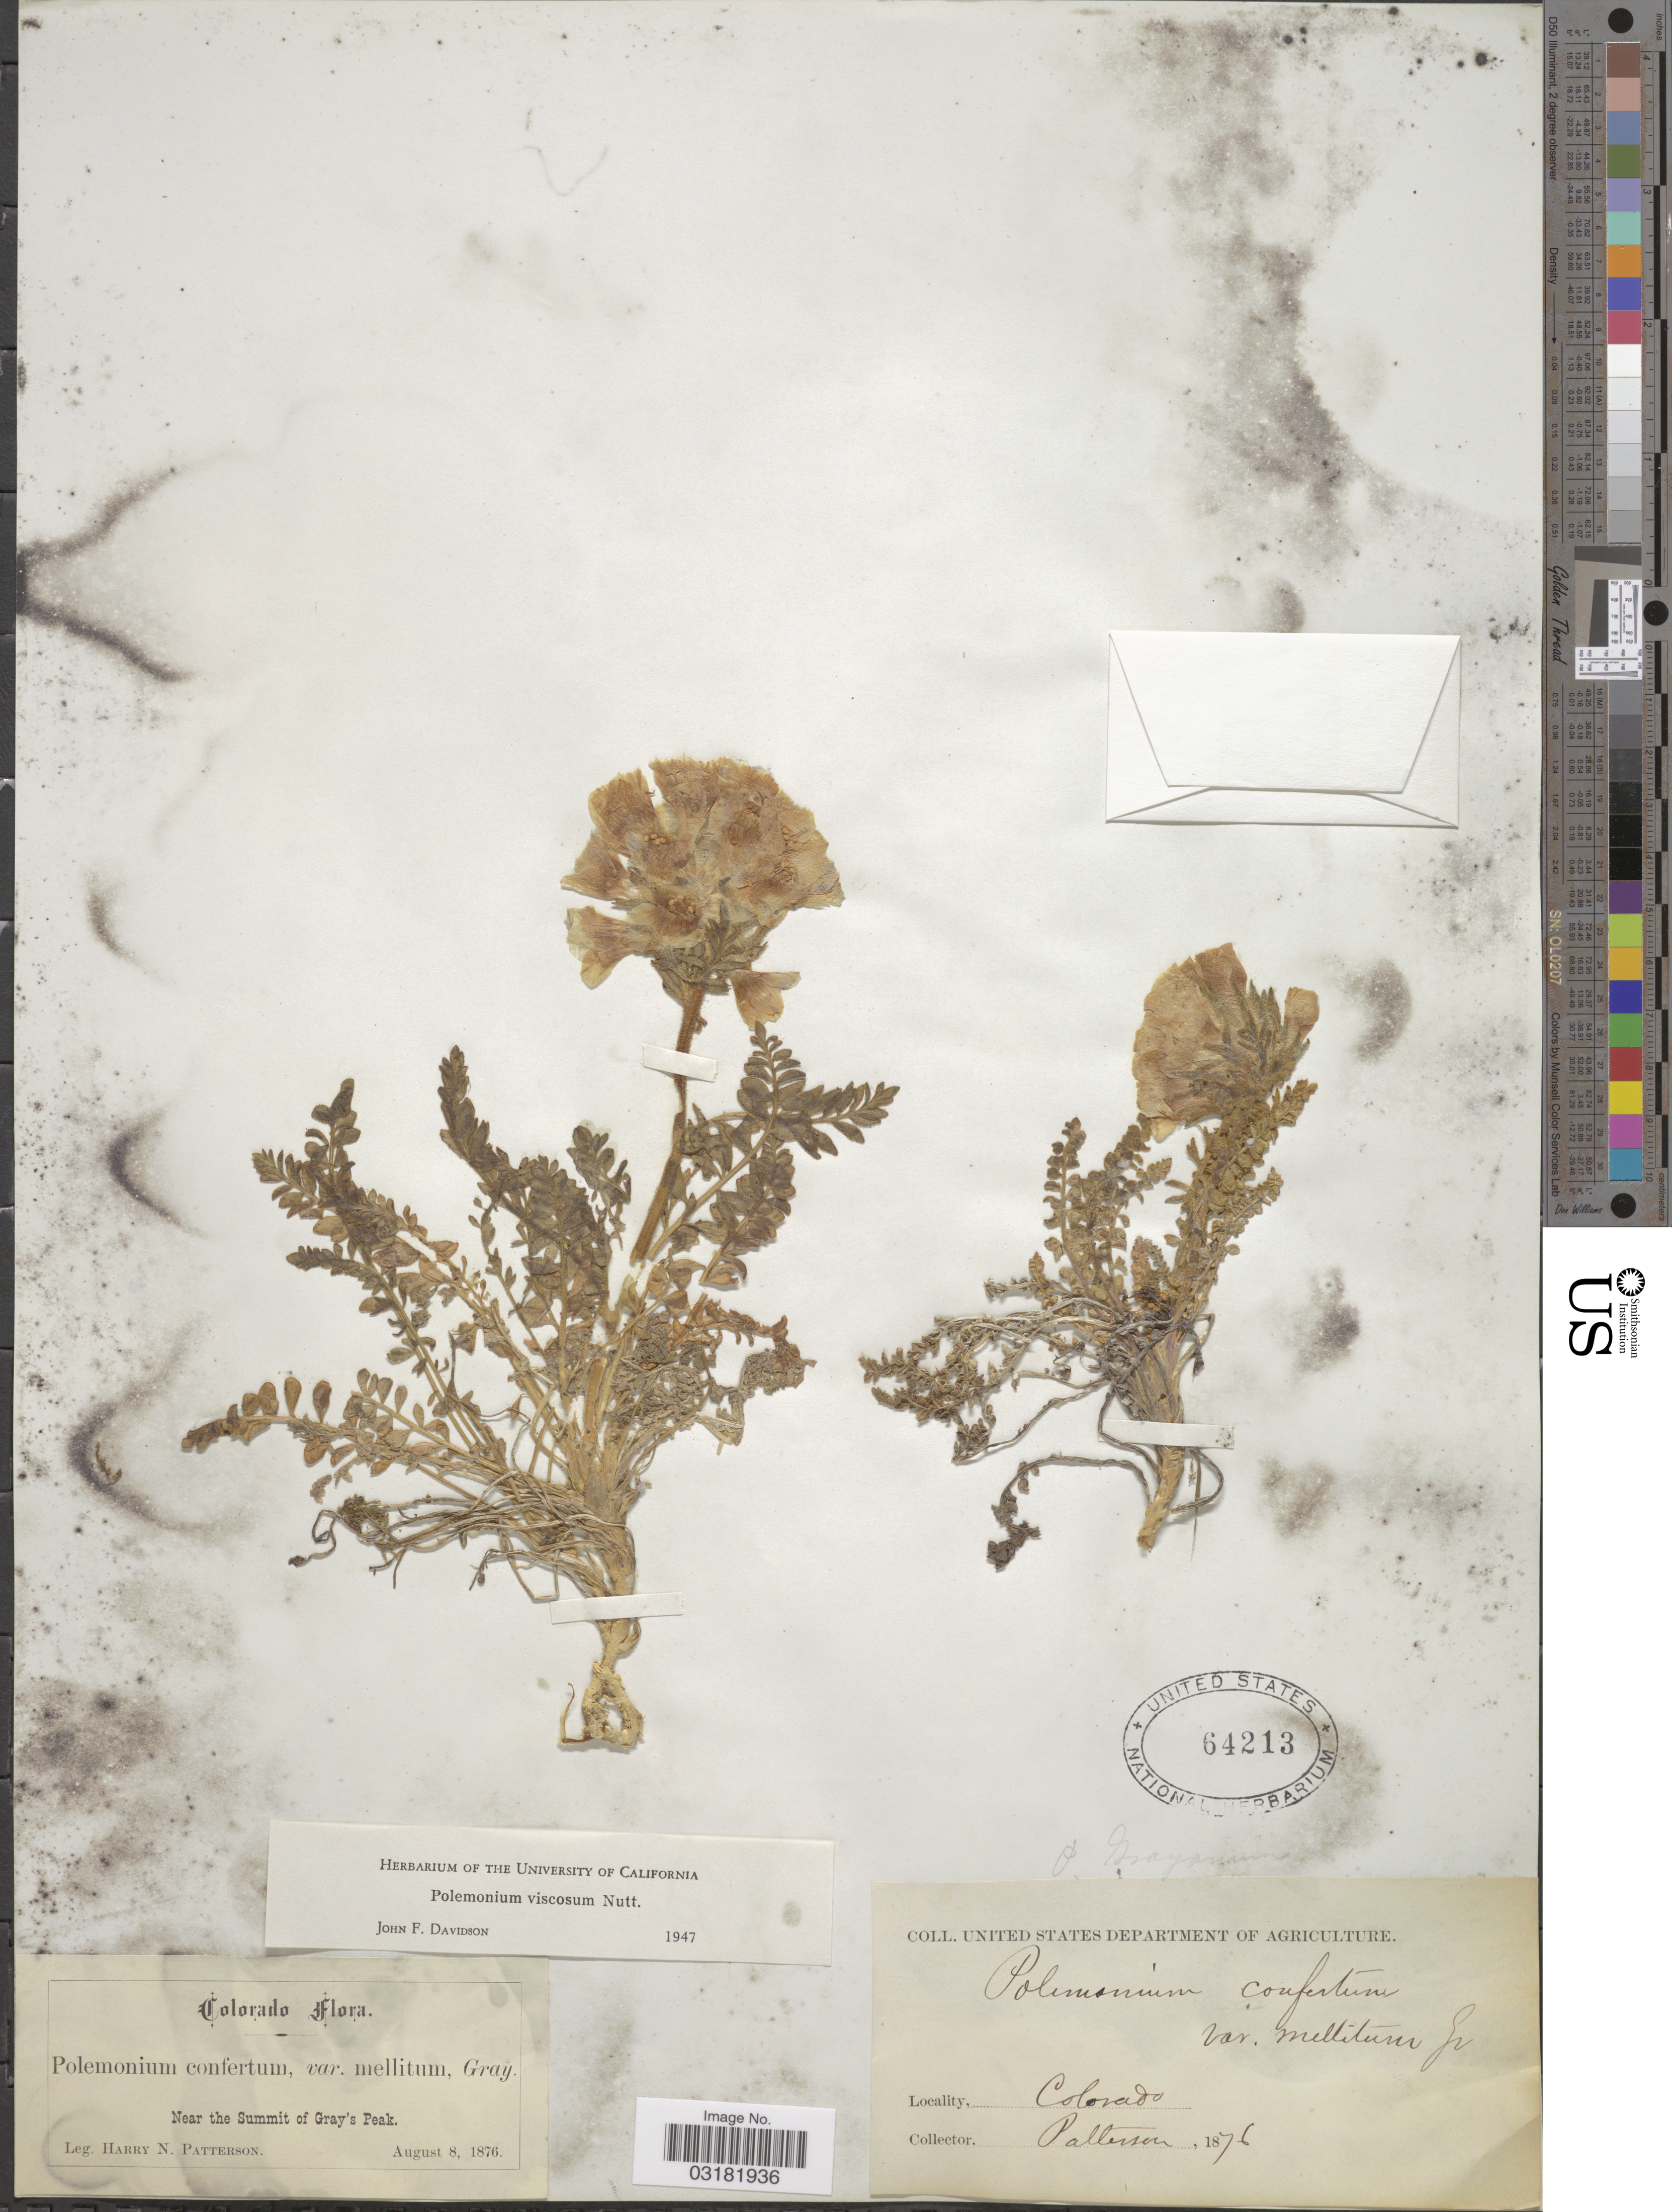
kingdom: Plantae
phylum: Tracheophyta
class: Magnoliopsida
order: Ericales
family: Polemoniaceae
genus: Polemonium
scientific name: Polemonium viscosum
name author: Nutt.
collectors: H. N. Patterson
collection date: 1876-08-08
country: United States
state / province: Colorado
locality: Near the Summit of Gray's Peak.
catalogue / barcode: US 64213